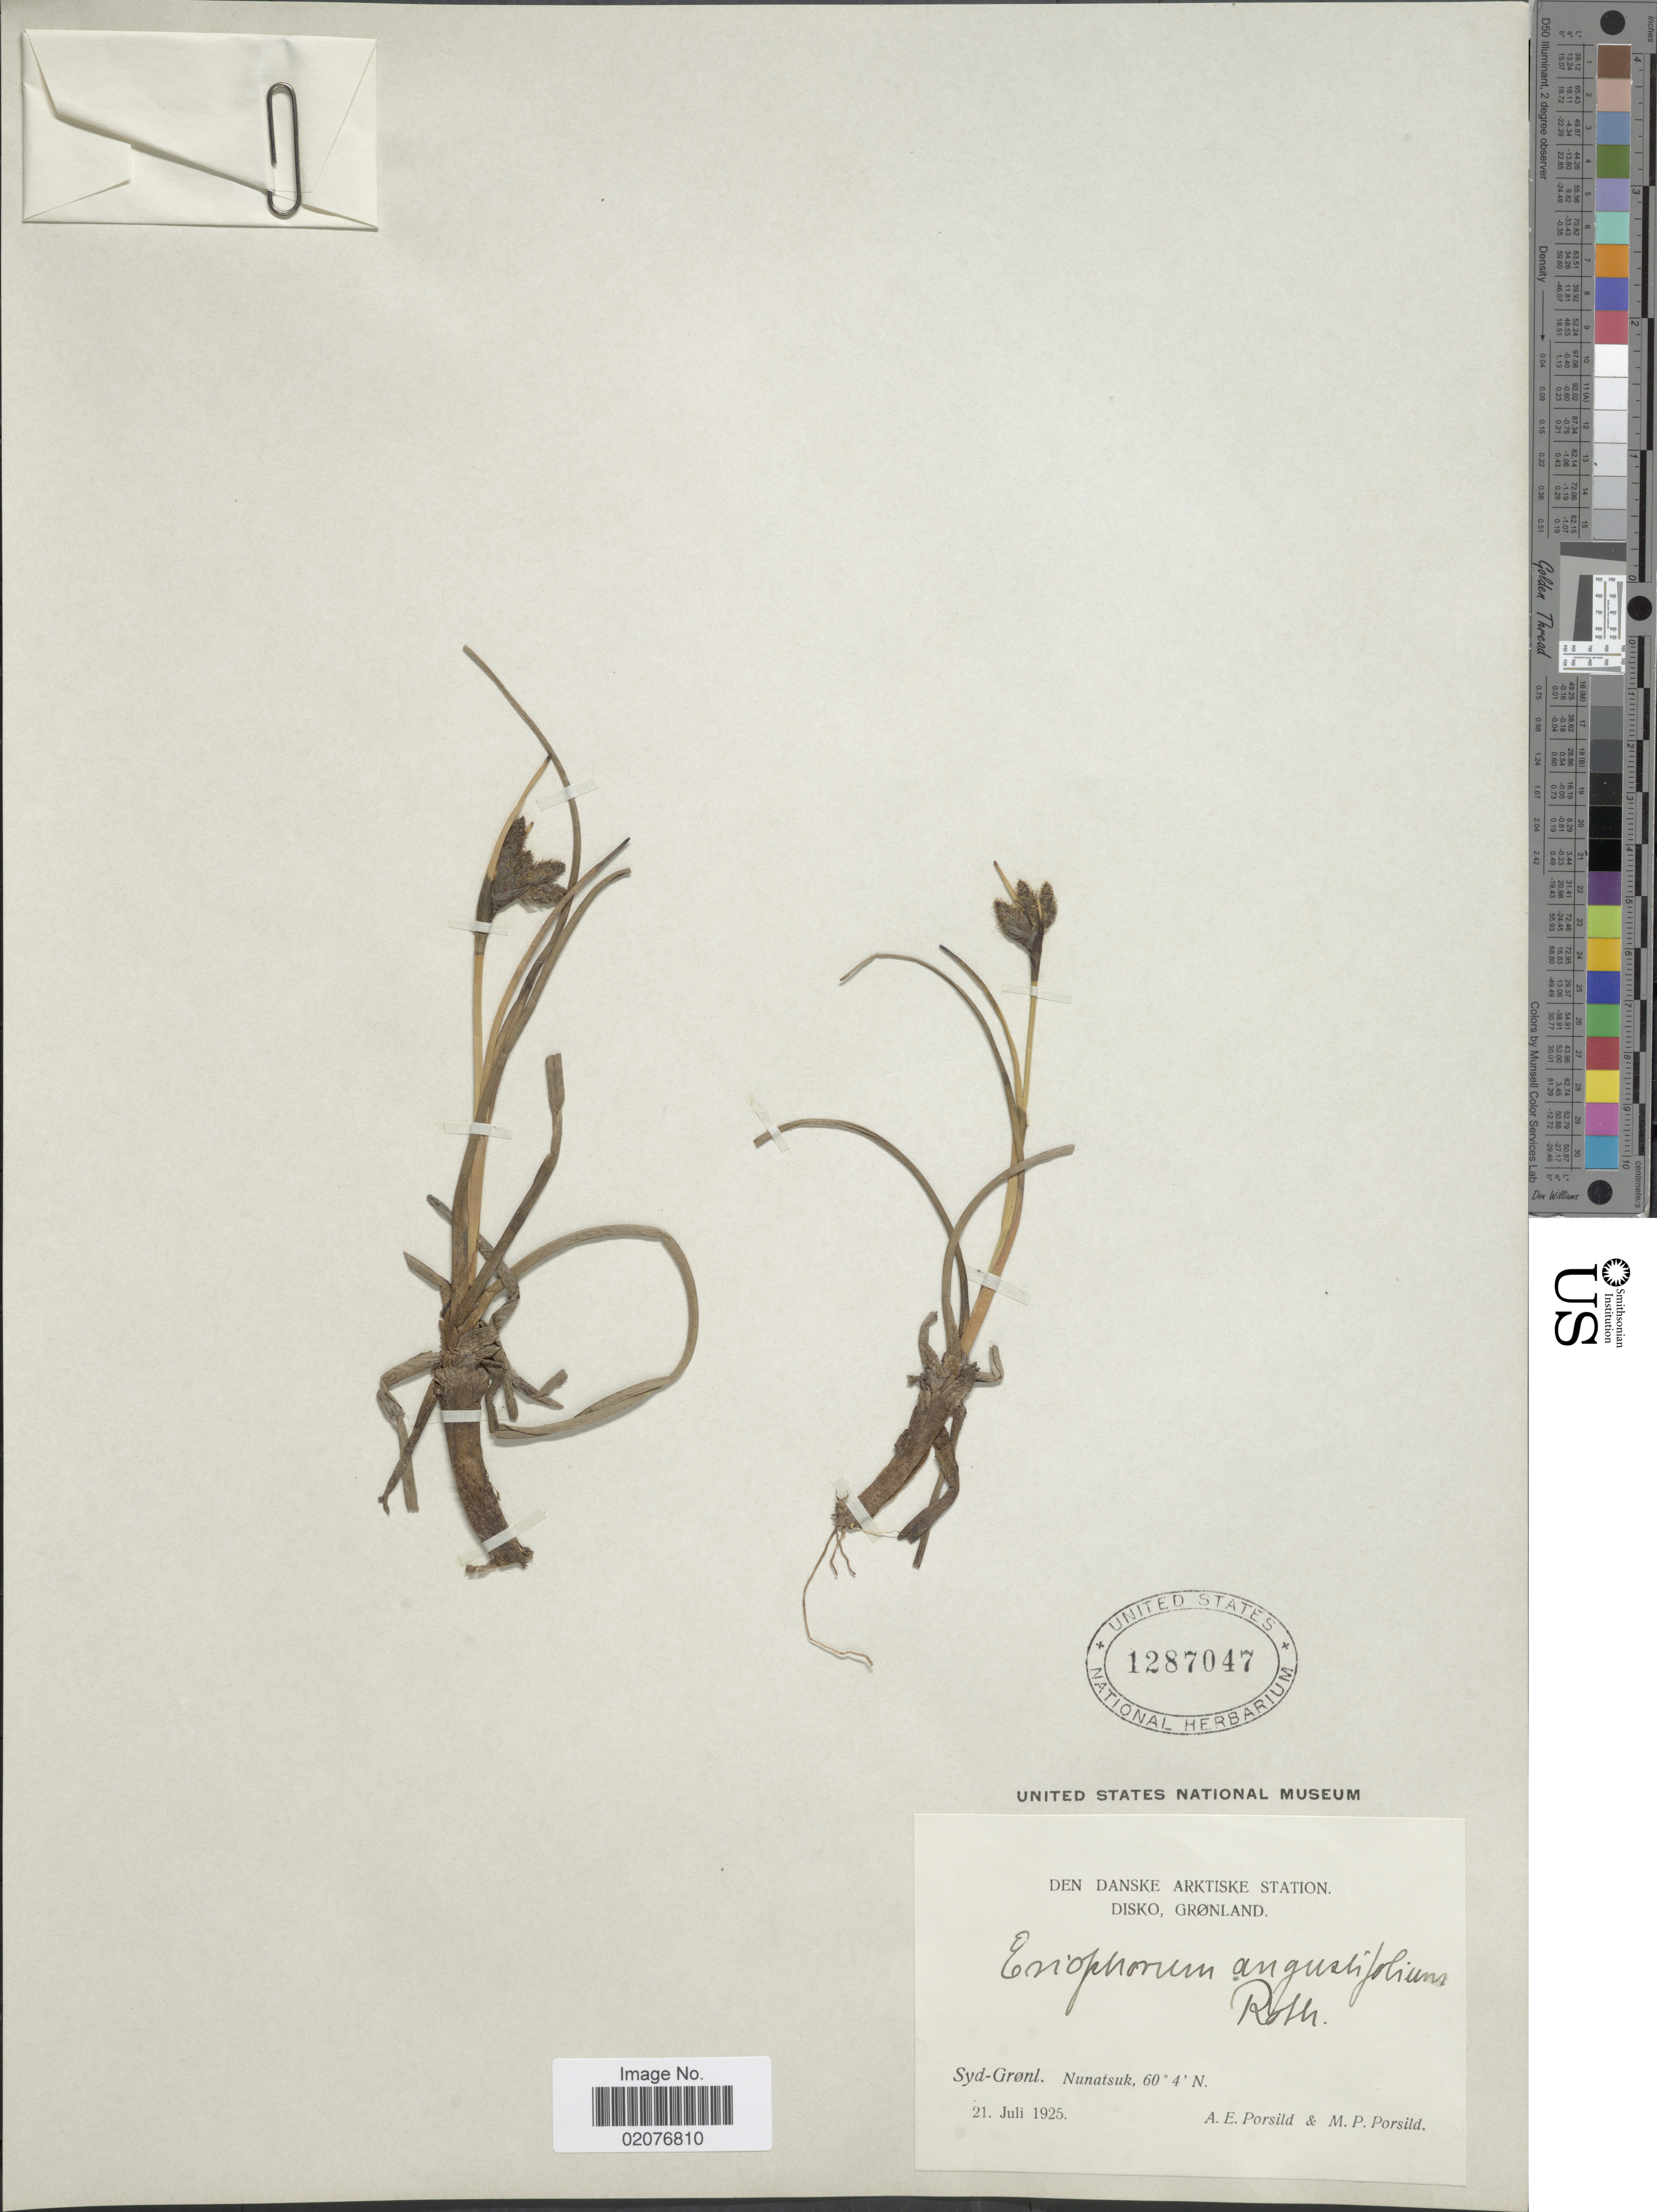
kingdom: Plantae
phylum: Tracheophyta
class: Liliopsida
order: Poales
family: Cyperaceae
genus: Eriophorum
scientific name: Eriophorum angustifolium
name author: Honck.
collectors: A. E. Porsild & M. P. Porsild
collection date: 1925-07-21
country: Greenland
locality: Den Danske Artiske Station. Syd-Grønl. Nunatsuk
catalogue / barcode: US 1287047